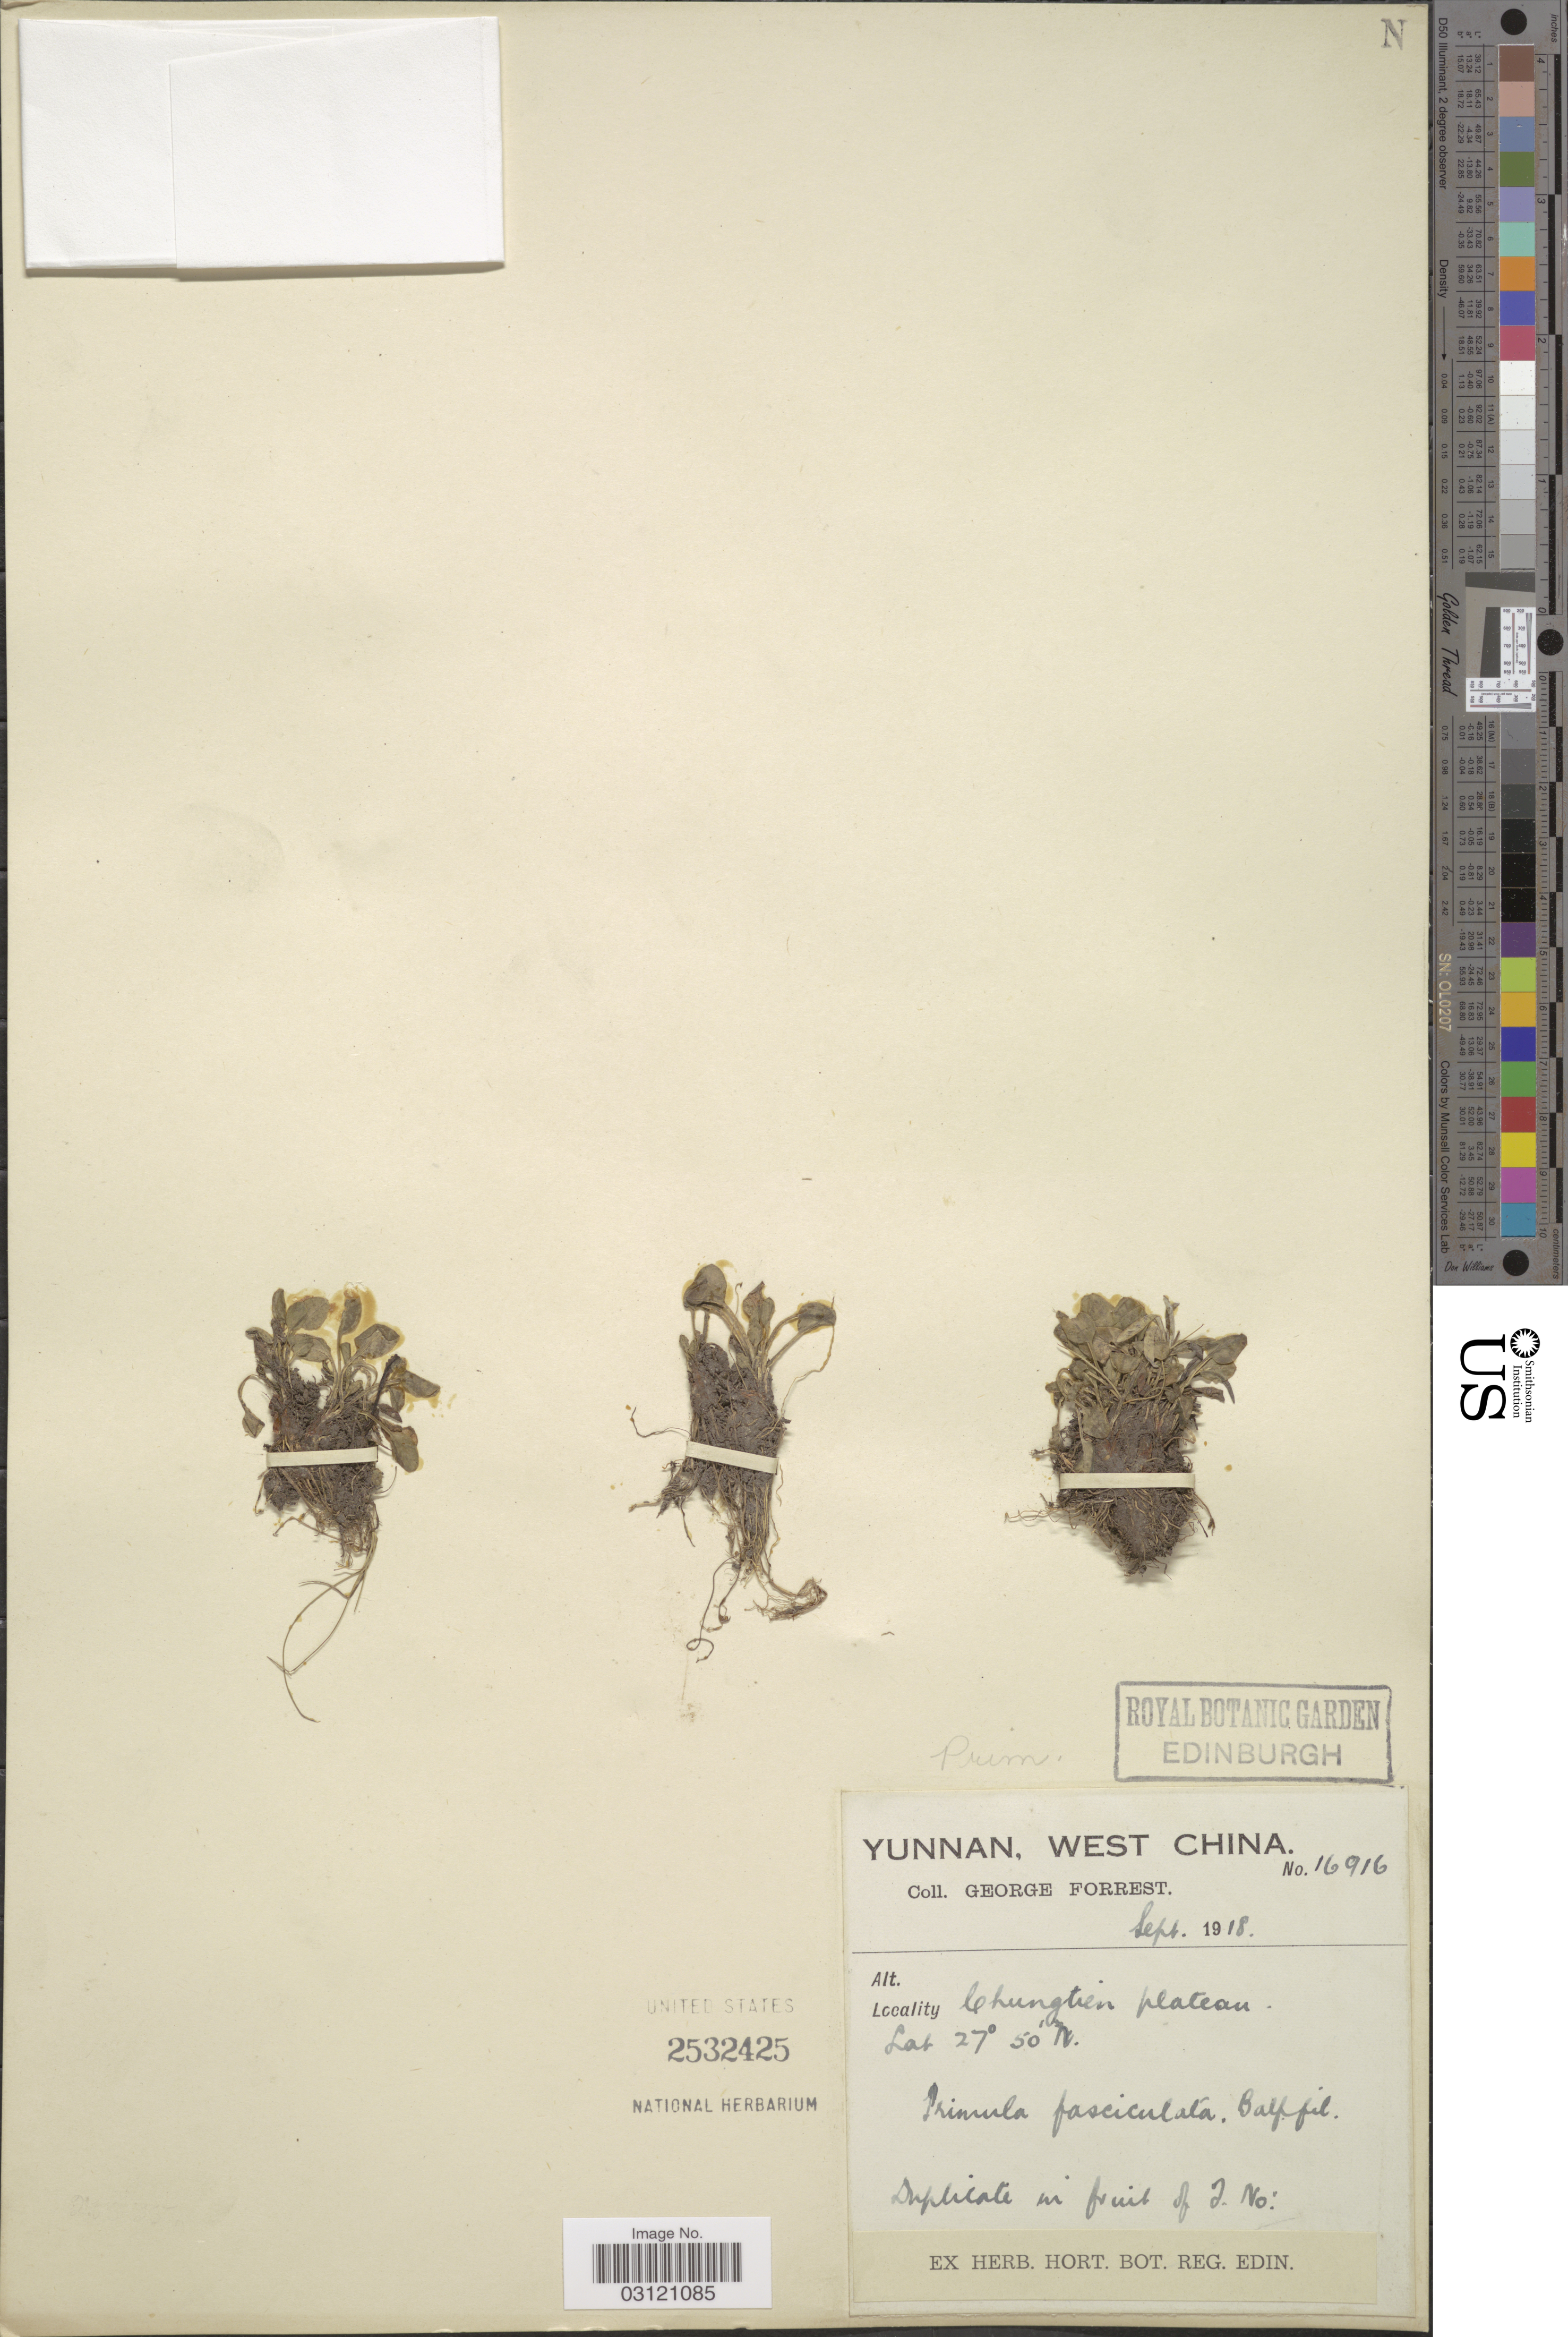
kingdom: Plantae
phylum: Tracheophyta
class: Magnoliopsida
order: Ericales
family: Primulaceae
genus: Primula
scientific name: Primula fasciculata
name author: Balf. f. & Kingdon-Ward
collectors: G. Forrest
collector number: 16916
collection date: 1918-09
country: China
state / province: Yunnan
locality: West China. Chungtien plateau.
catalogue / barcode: US 2532425